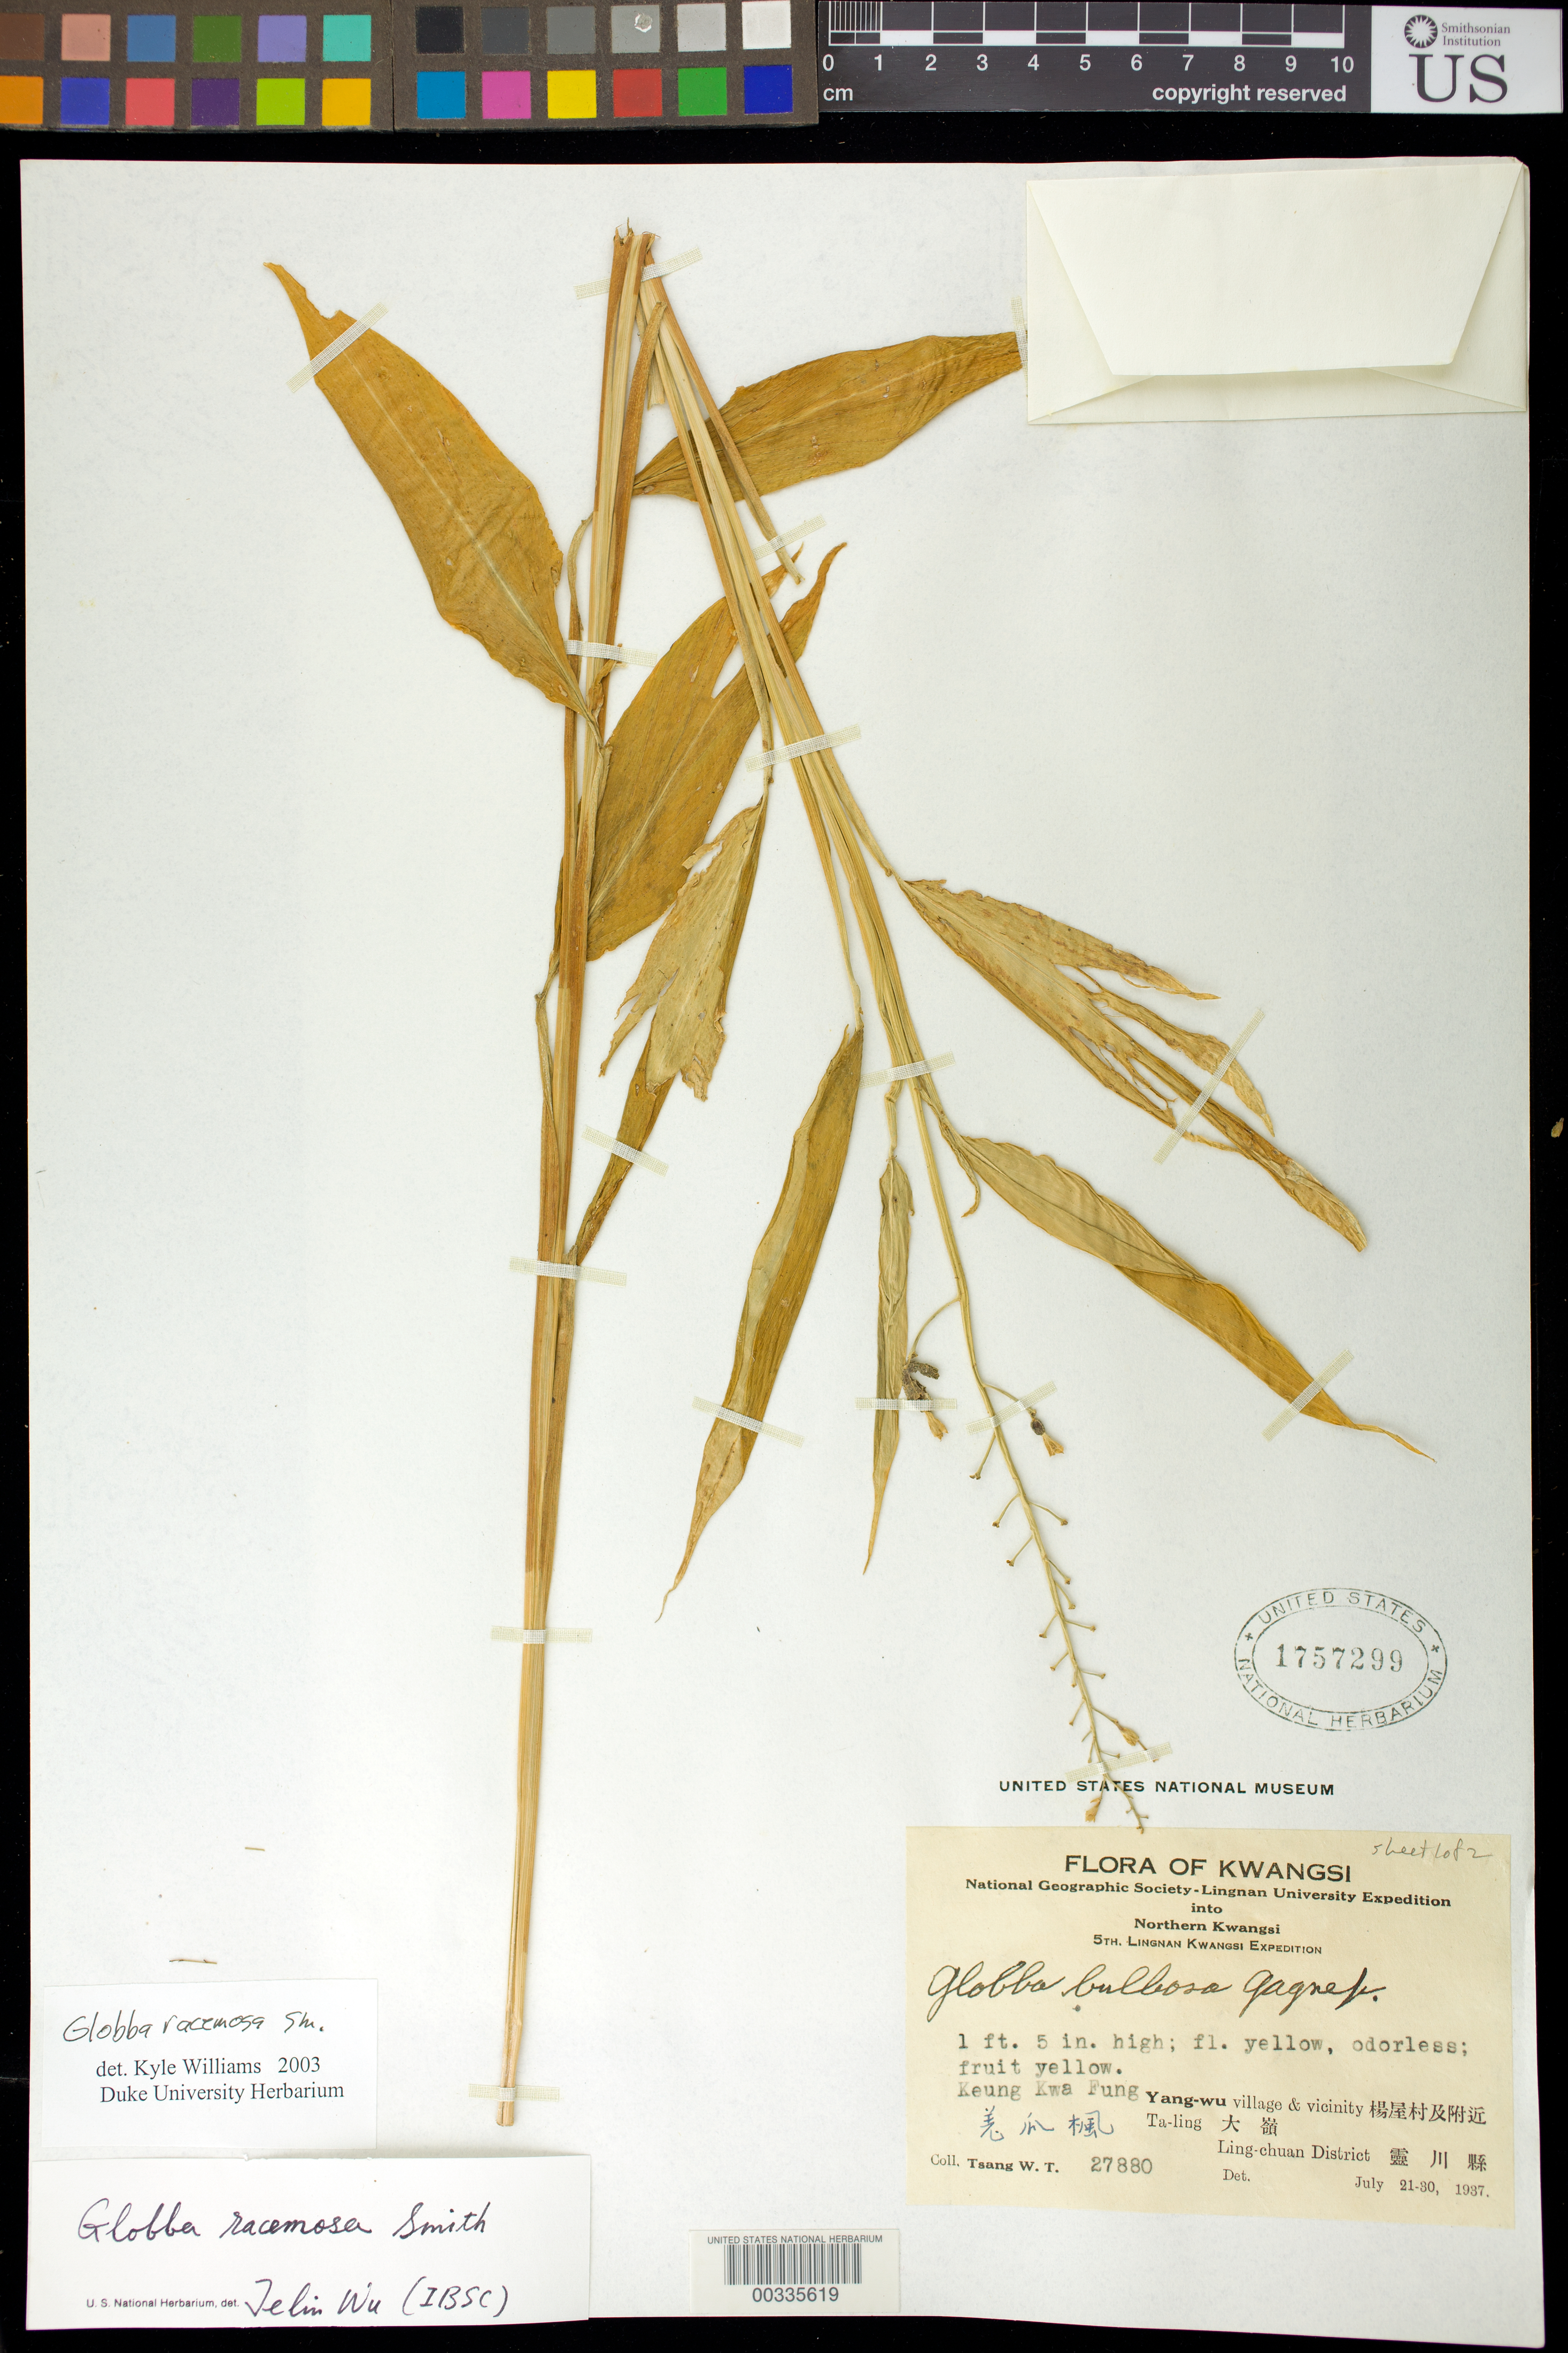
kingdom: Plantae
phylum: Tracheophyta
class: Liliopsida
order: Zingiberales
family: Zingiberaceae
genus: Globba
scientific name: Globba racemosa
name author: Sm.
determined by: Wu, Te-Ling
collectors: W. T. Tsang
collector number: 27880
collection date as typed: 21 Jul 1937 to 30 Jul 1937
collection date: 1937-07-21/1937-07-30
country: China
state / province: Guangxi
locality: Yang-wu village and vicinity, ta-ling, ling-chuan dist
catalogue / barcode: US 1757299